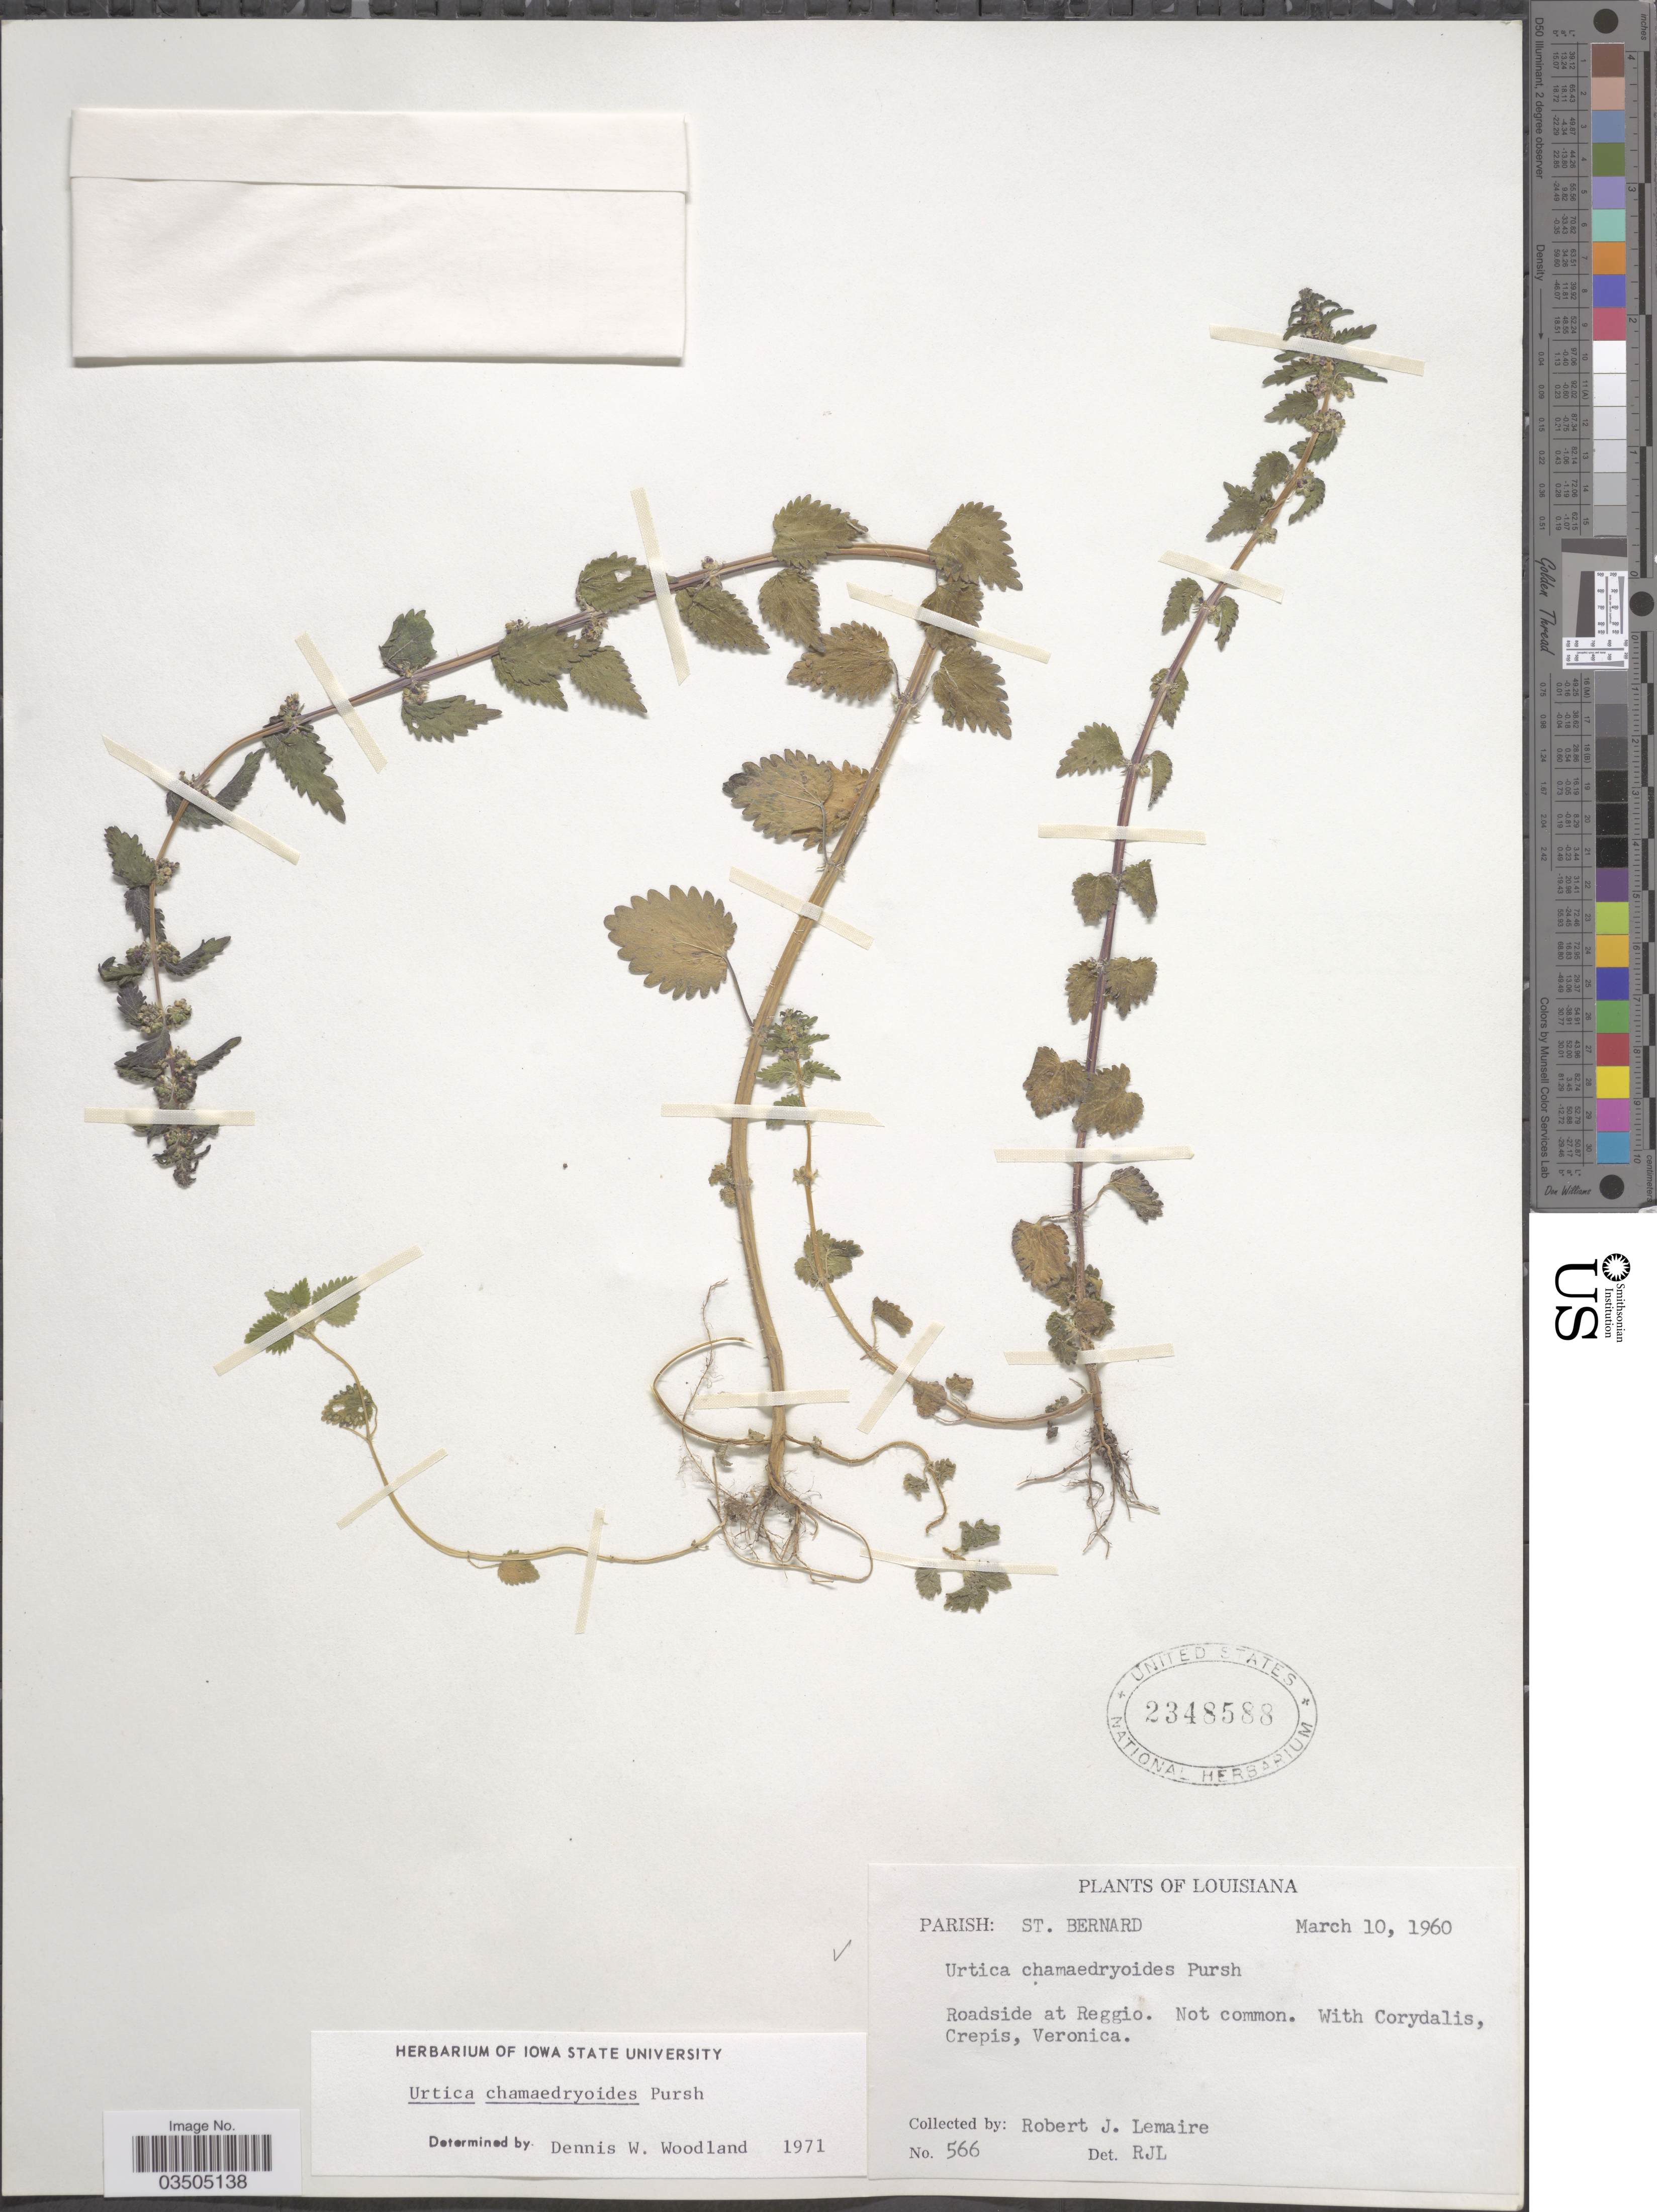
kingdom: Plantae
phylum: Tracheophyta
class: Magnoliopsida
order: Rosales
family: Urticaceae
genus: Urtica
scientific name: Urtica chamaedryoides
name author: Pursh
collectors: R. J. Lemaire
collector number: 566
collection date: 1960-03-10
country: United States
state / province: Louisiana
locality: Parish: St. Bernard. Roadside at Reggio.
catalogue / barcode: US 2348588